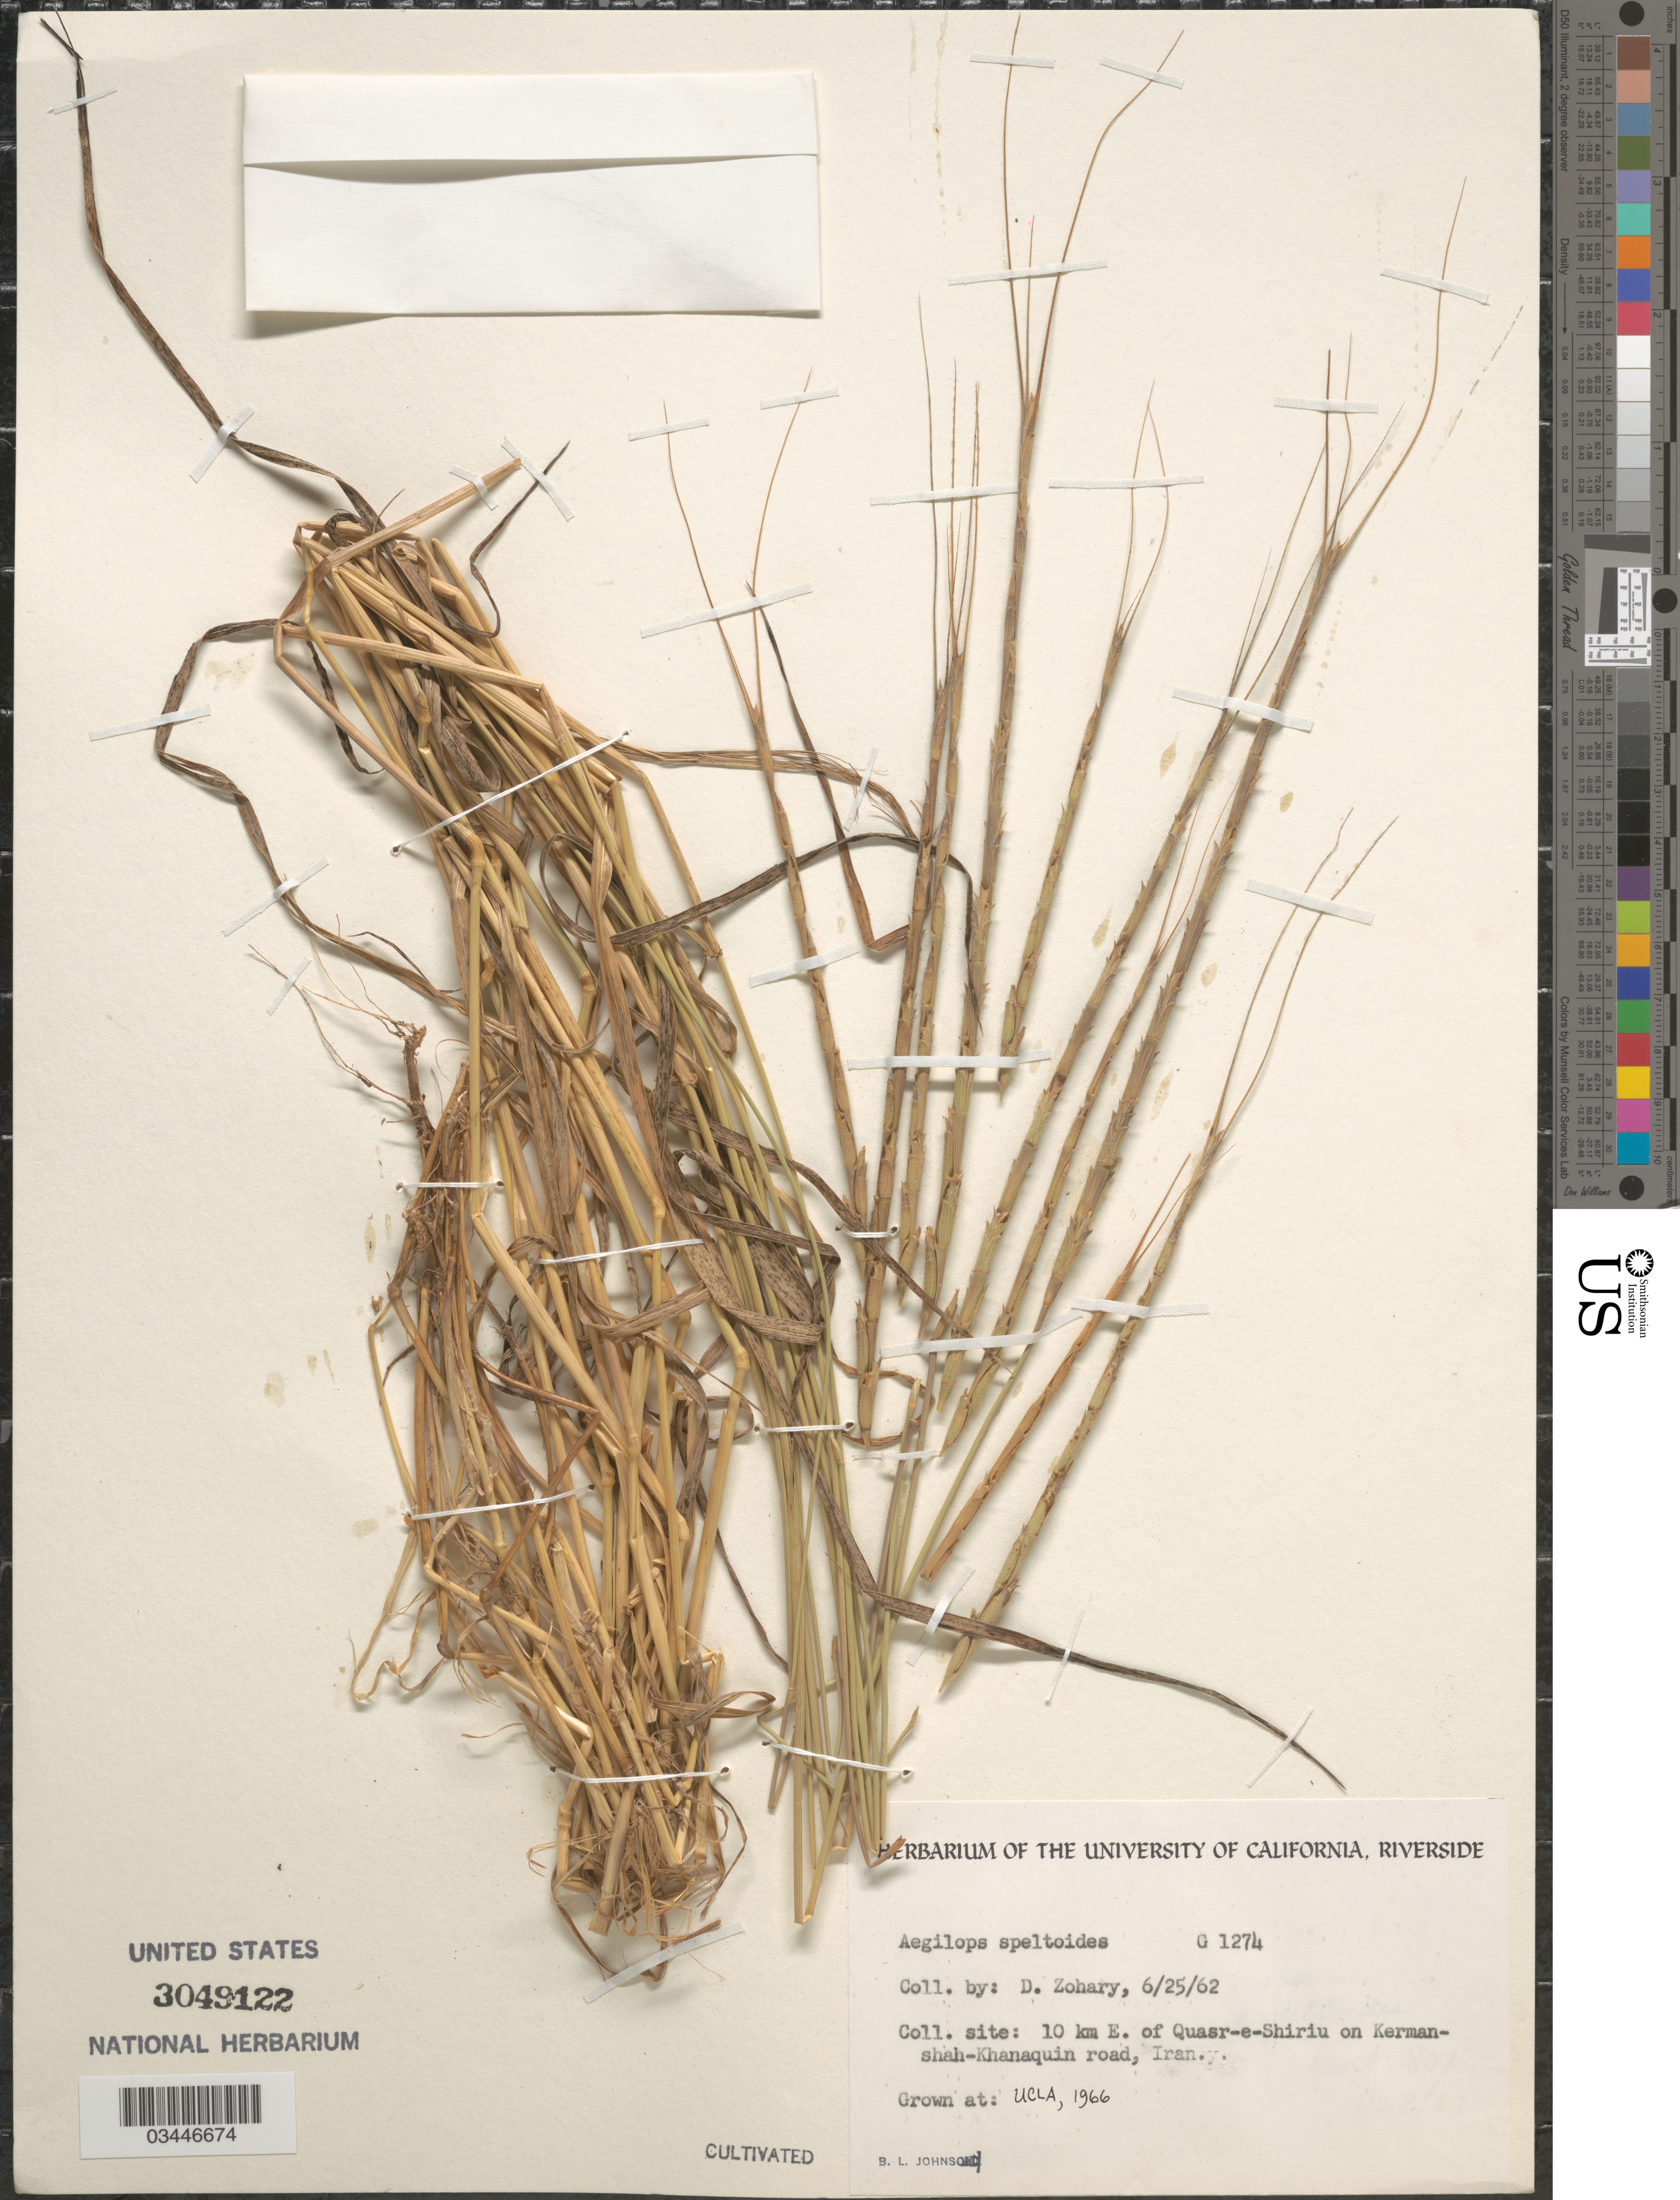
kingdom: Plantae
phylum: Tracheophyta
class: Liliopsida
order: Poales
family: Poaceae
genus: Aegilops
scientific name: Aegilops speltoides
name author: Tausch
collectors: B. Johnson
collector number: G1274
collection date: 1966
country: United States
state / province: California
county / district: Los Angeles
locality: UCLA.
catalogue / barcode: US 3049122